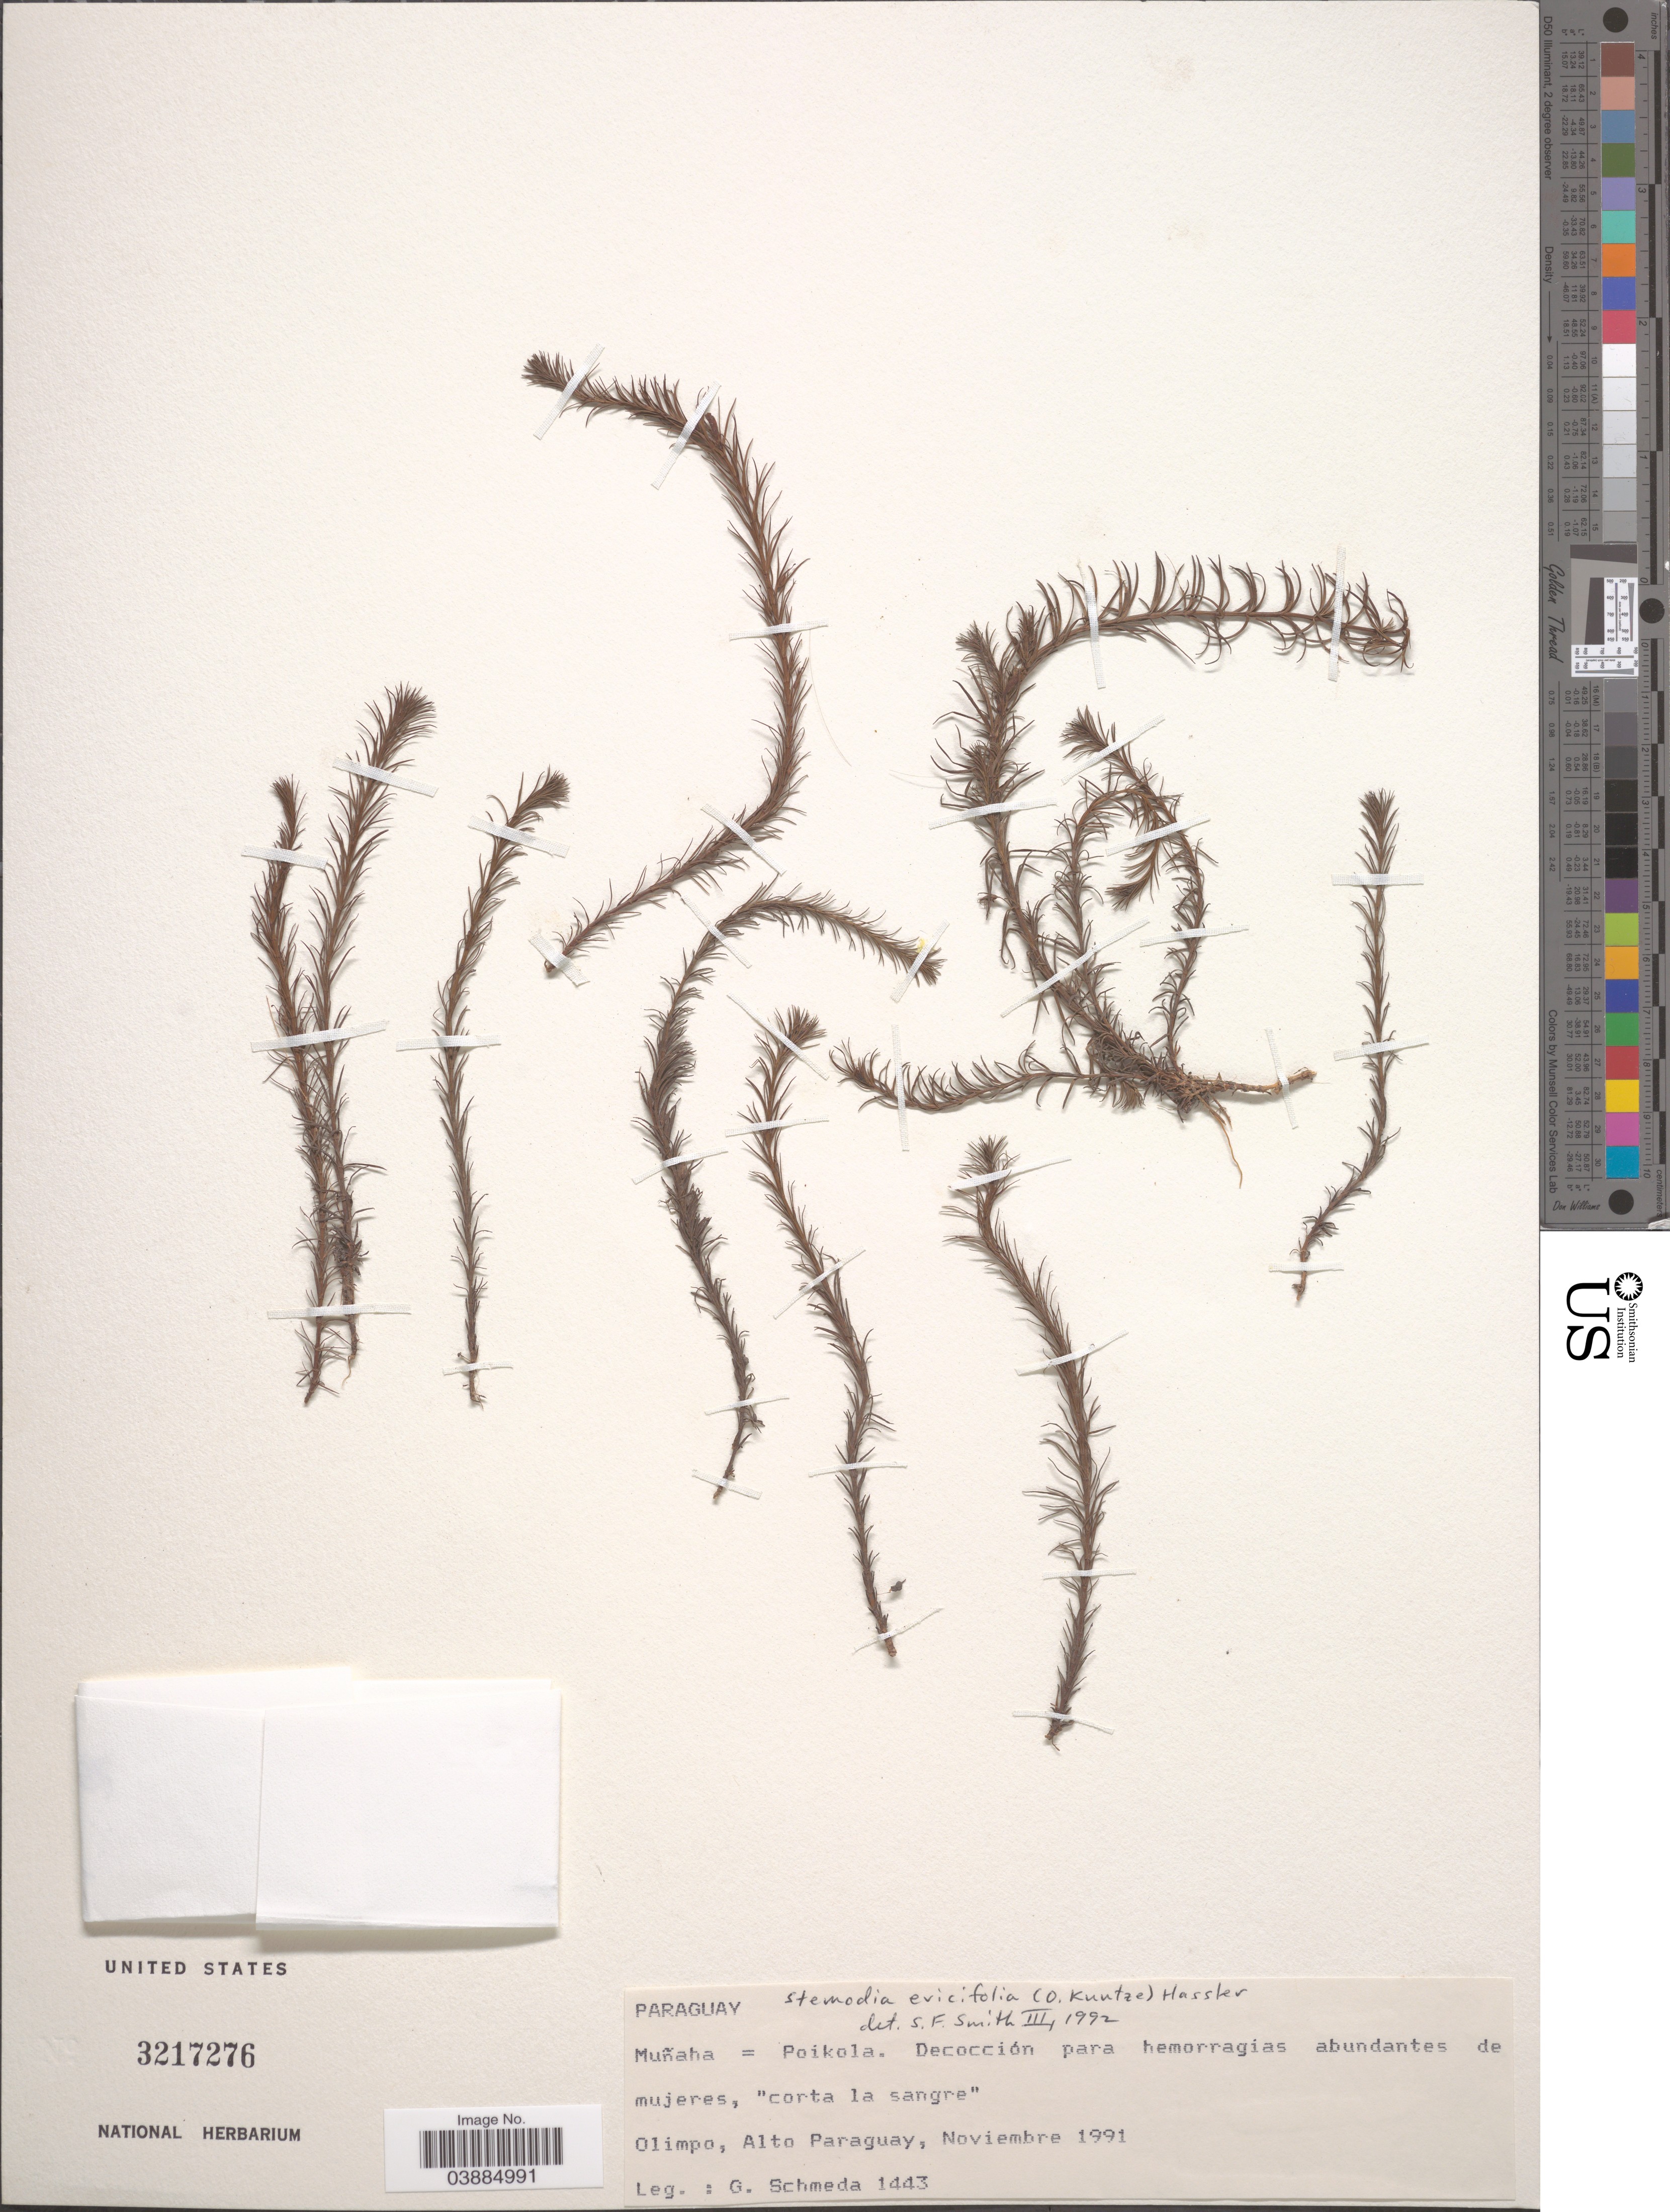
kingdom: Plantae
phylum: Tracheophyta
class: Magnoliopsida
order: Lamiales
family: Plantaginaceae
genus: Stemodia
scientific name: Stemodia ericifolia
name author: K. Schum.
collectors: G. Schmeda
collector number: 1443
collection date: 1991-11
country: Paraguay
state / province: Alto Paraguay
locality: Olimpo.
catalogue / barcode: US 3217276